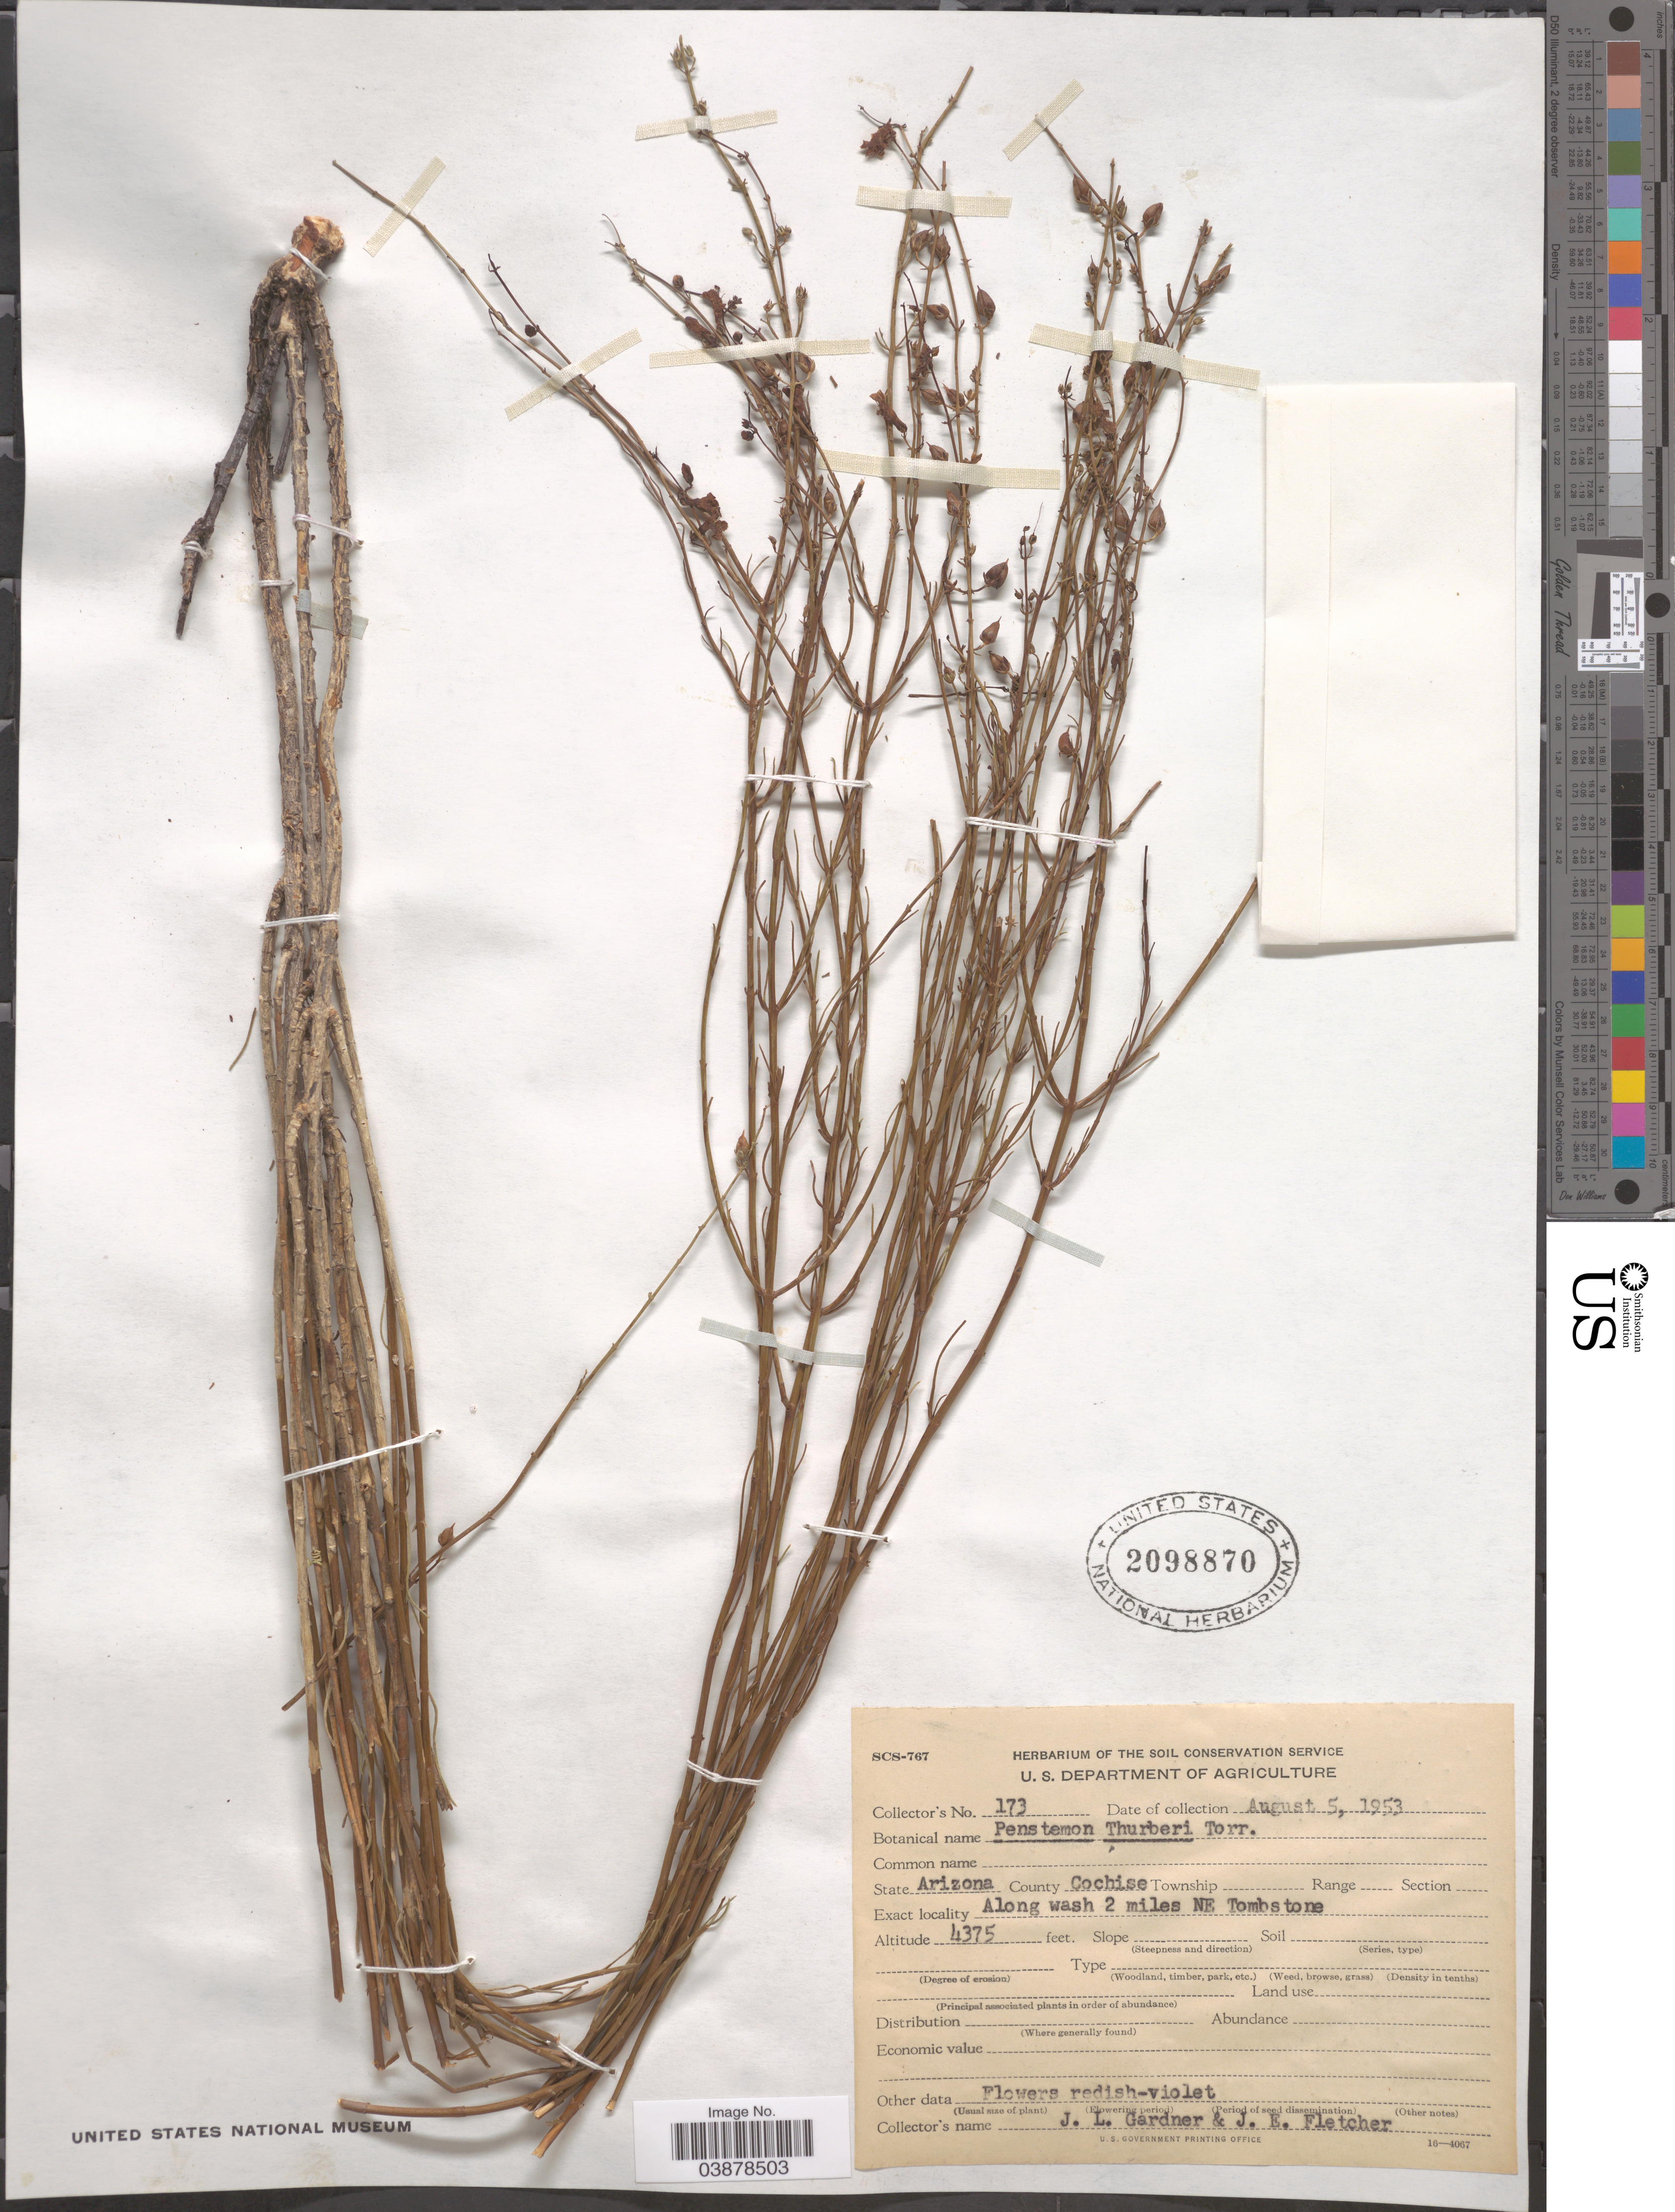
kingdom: Plantae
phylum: Tracheophyta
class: Magnoliopsida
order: Lamiales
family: Plantaginaceae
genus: Penstemon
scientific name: Penstemon thurberi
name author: Torr.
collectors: J. L. Gardner & J. Fletcher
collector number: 173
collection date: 1953-08-05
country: United States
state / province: Arizona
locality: County Cochise. Along wash 2 miles NE Tombstone.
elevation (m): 1334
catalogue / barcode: US 2098870